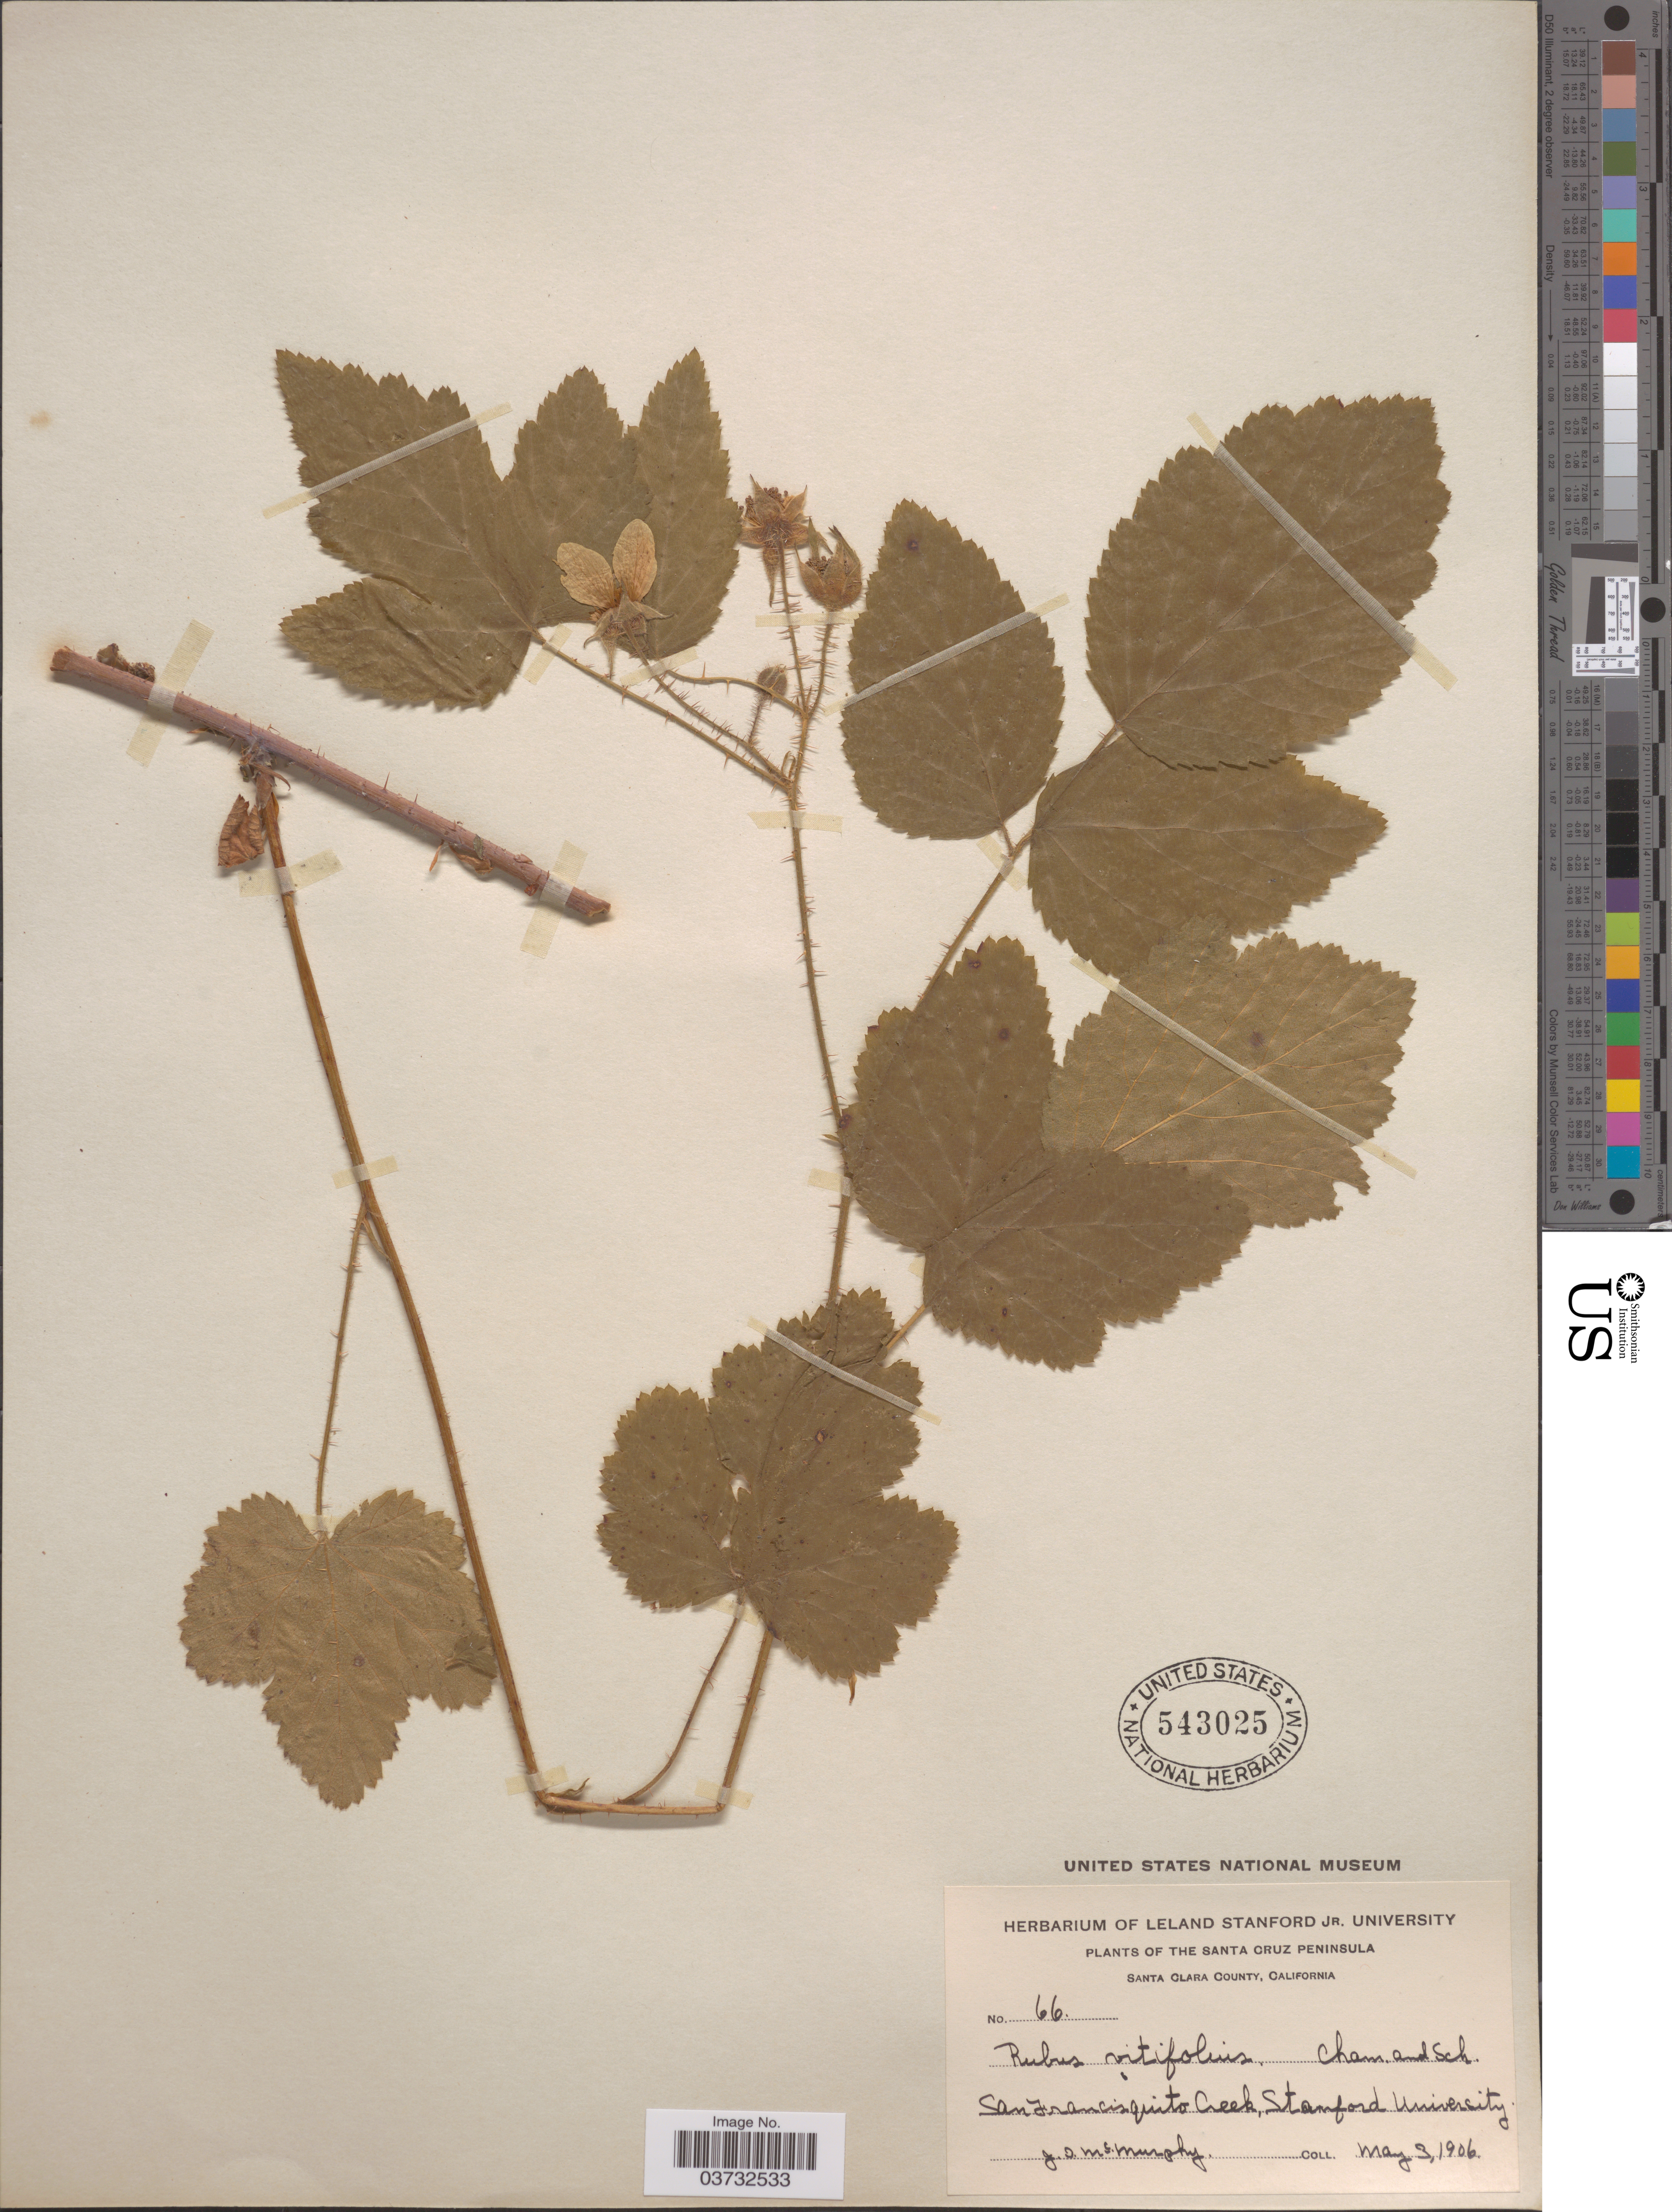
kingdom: Plantae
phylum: Tracheophyta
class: Magnoliopsida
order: Rosales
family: Rosaceae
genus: Rubus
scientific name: Rubus vitifolius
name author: Cham. & Schltdl.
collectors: J. McMurphy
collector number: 66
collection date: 1906-05-03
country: United States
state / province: California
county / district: Santa Clara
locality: Santa Cruz Peninsula, Santa Clara County. San Francisquito Creek, Stanford University.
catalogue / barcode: US 543025